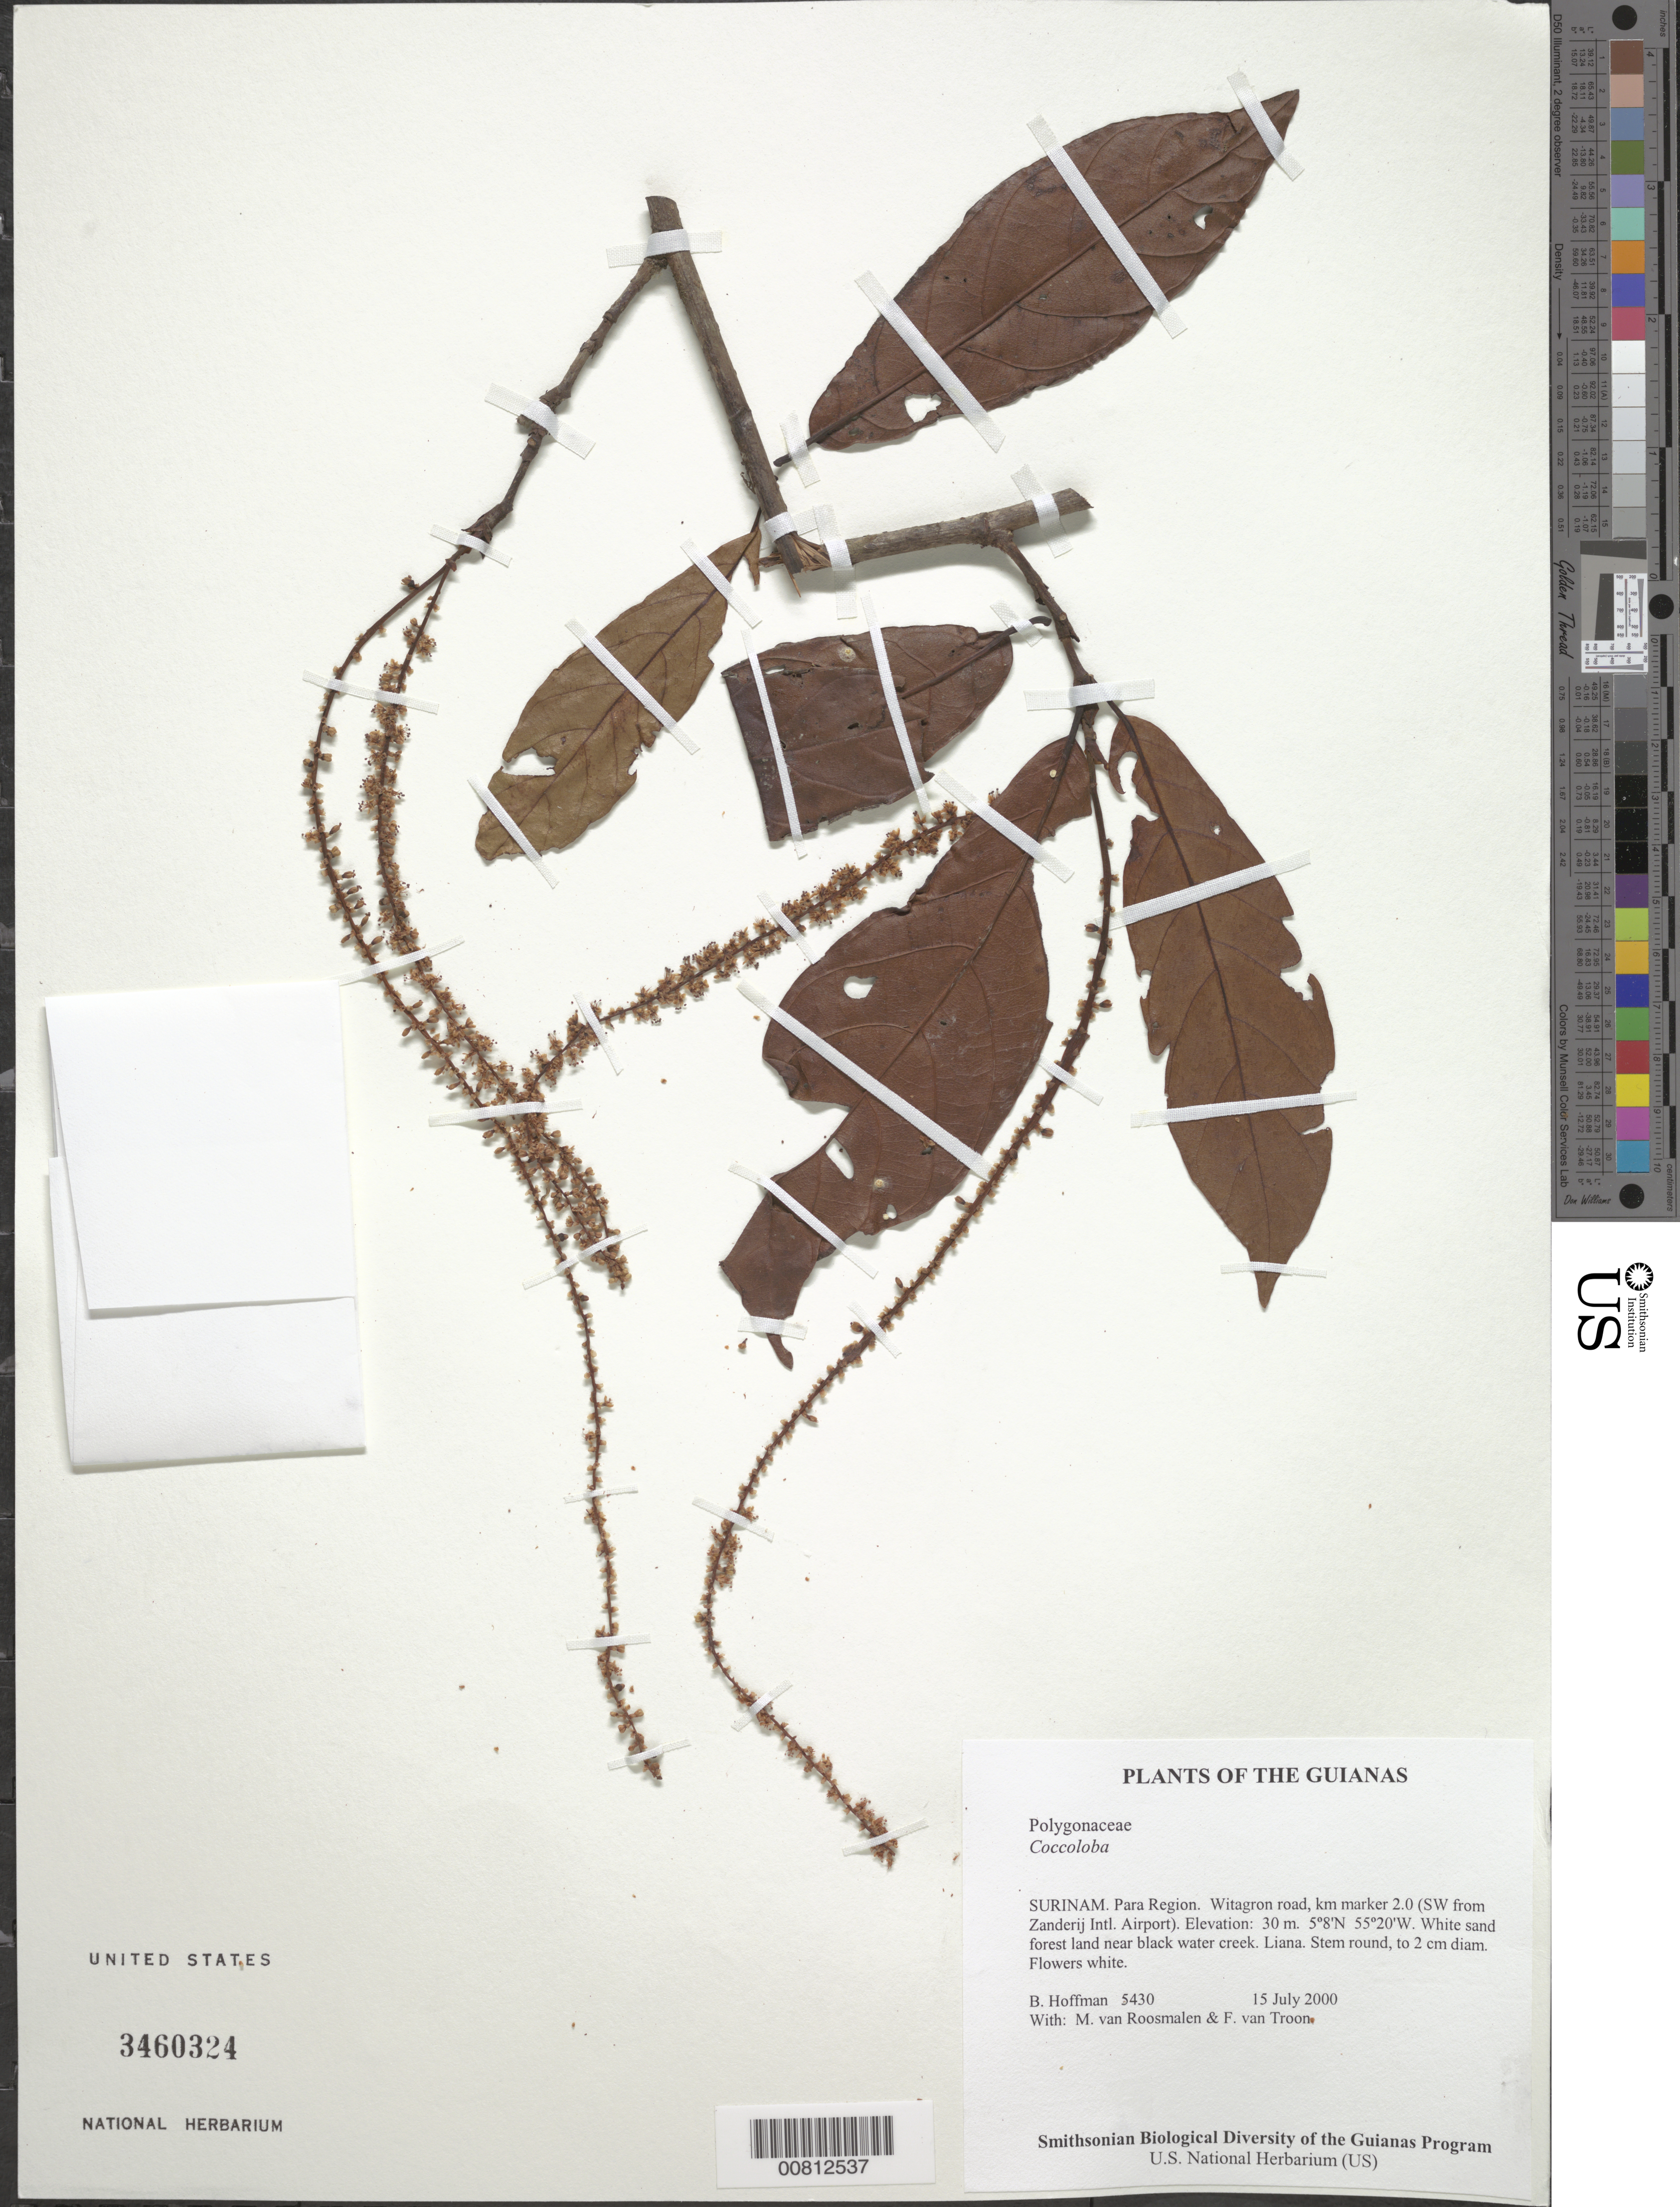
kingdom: Plantae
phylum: Tracheophyta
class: Magnoliopsida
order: Caryophyllales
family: Polygonaceae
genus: Coccoloba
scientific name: Coccoloba sp.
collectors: B. Hoffman, M. Roosmalen & F. Van Troon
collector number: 5430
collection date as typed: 15 July 2000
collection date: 2000-07-15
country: Suriname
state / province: Para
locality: Witagron road, km marker 2.0 (SW from Zanderij Intl. Airport)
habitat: White sand forest land near black water creek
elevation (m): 30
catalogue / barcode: US 3460324